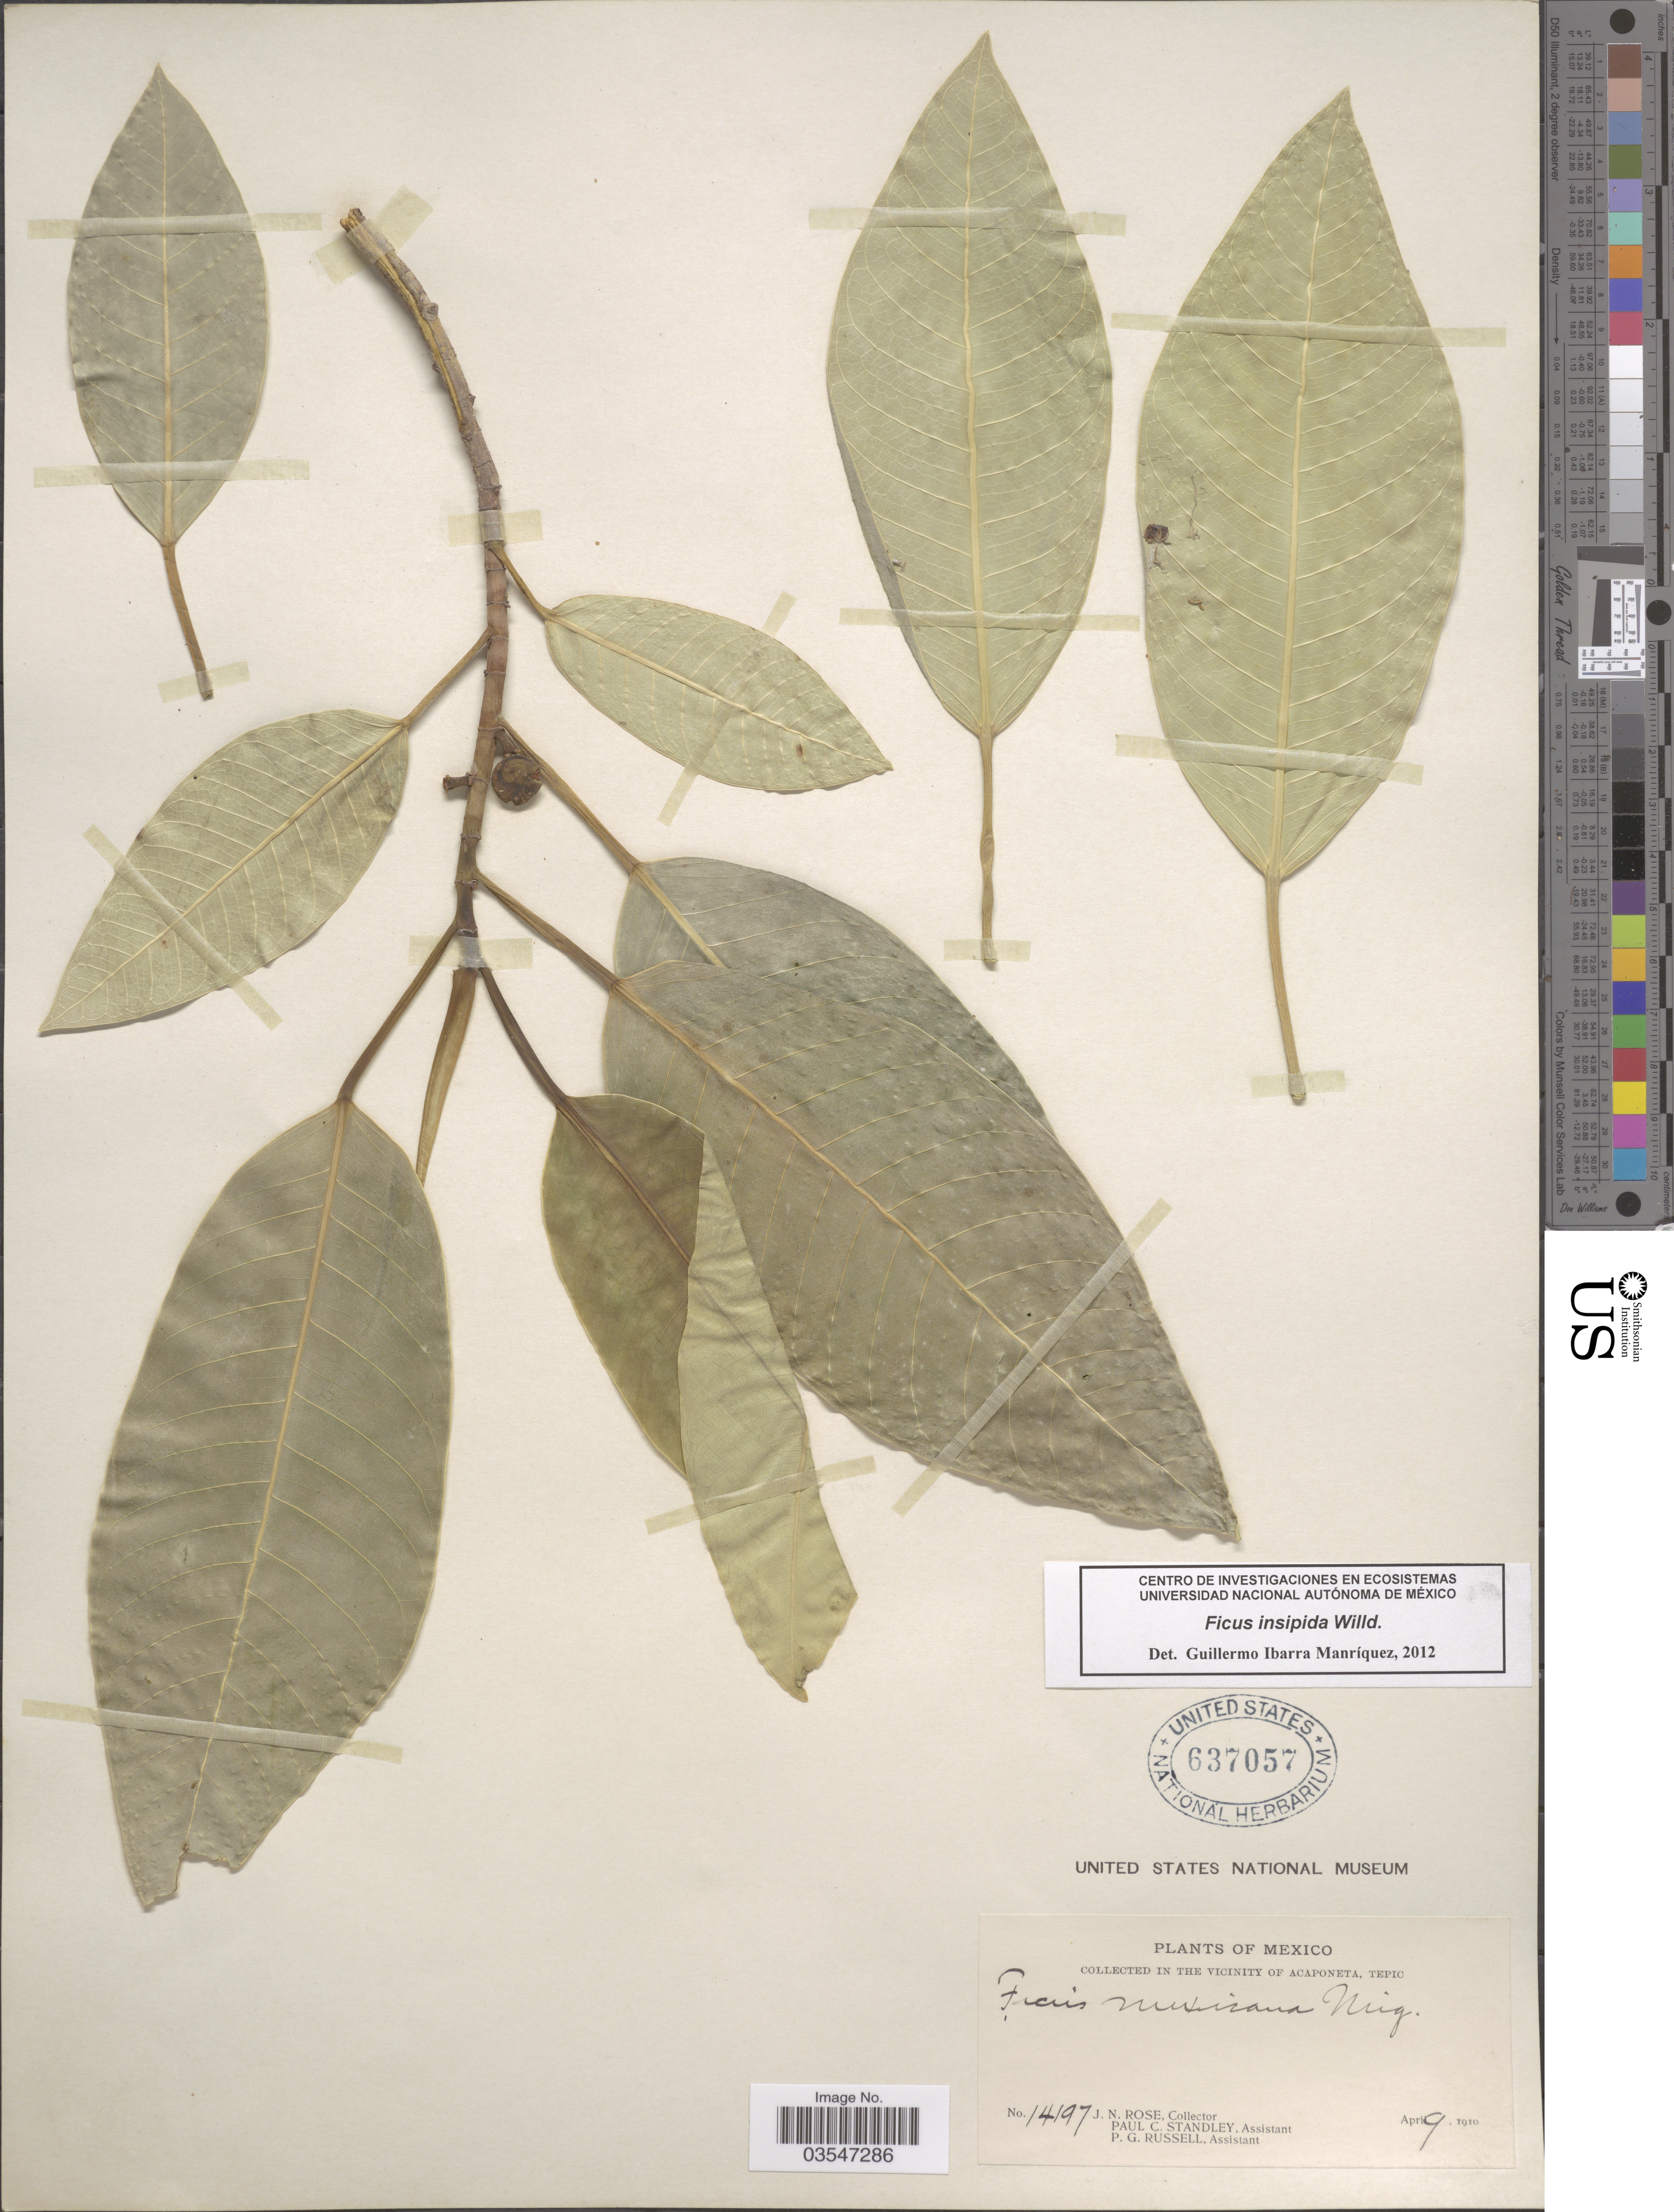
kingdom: Plantae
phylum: Tracheophyta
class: Magnoliopsida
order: Rosales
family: Moraceae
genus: Ficus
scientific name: Ficus insipida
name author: Willd.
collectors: J. N. Rose, P. C. Standley & P. G. Russell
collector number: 14197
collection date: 1910-04-09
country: Mexico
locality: Vicinity of Acaponeta, Tepic.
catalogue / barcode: US 637057